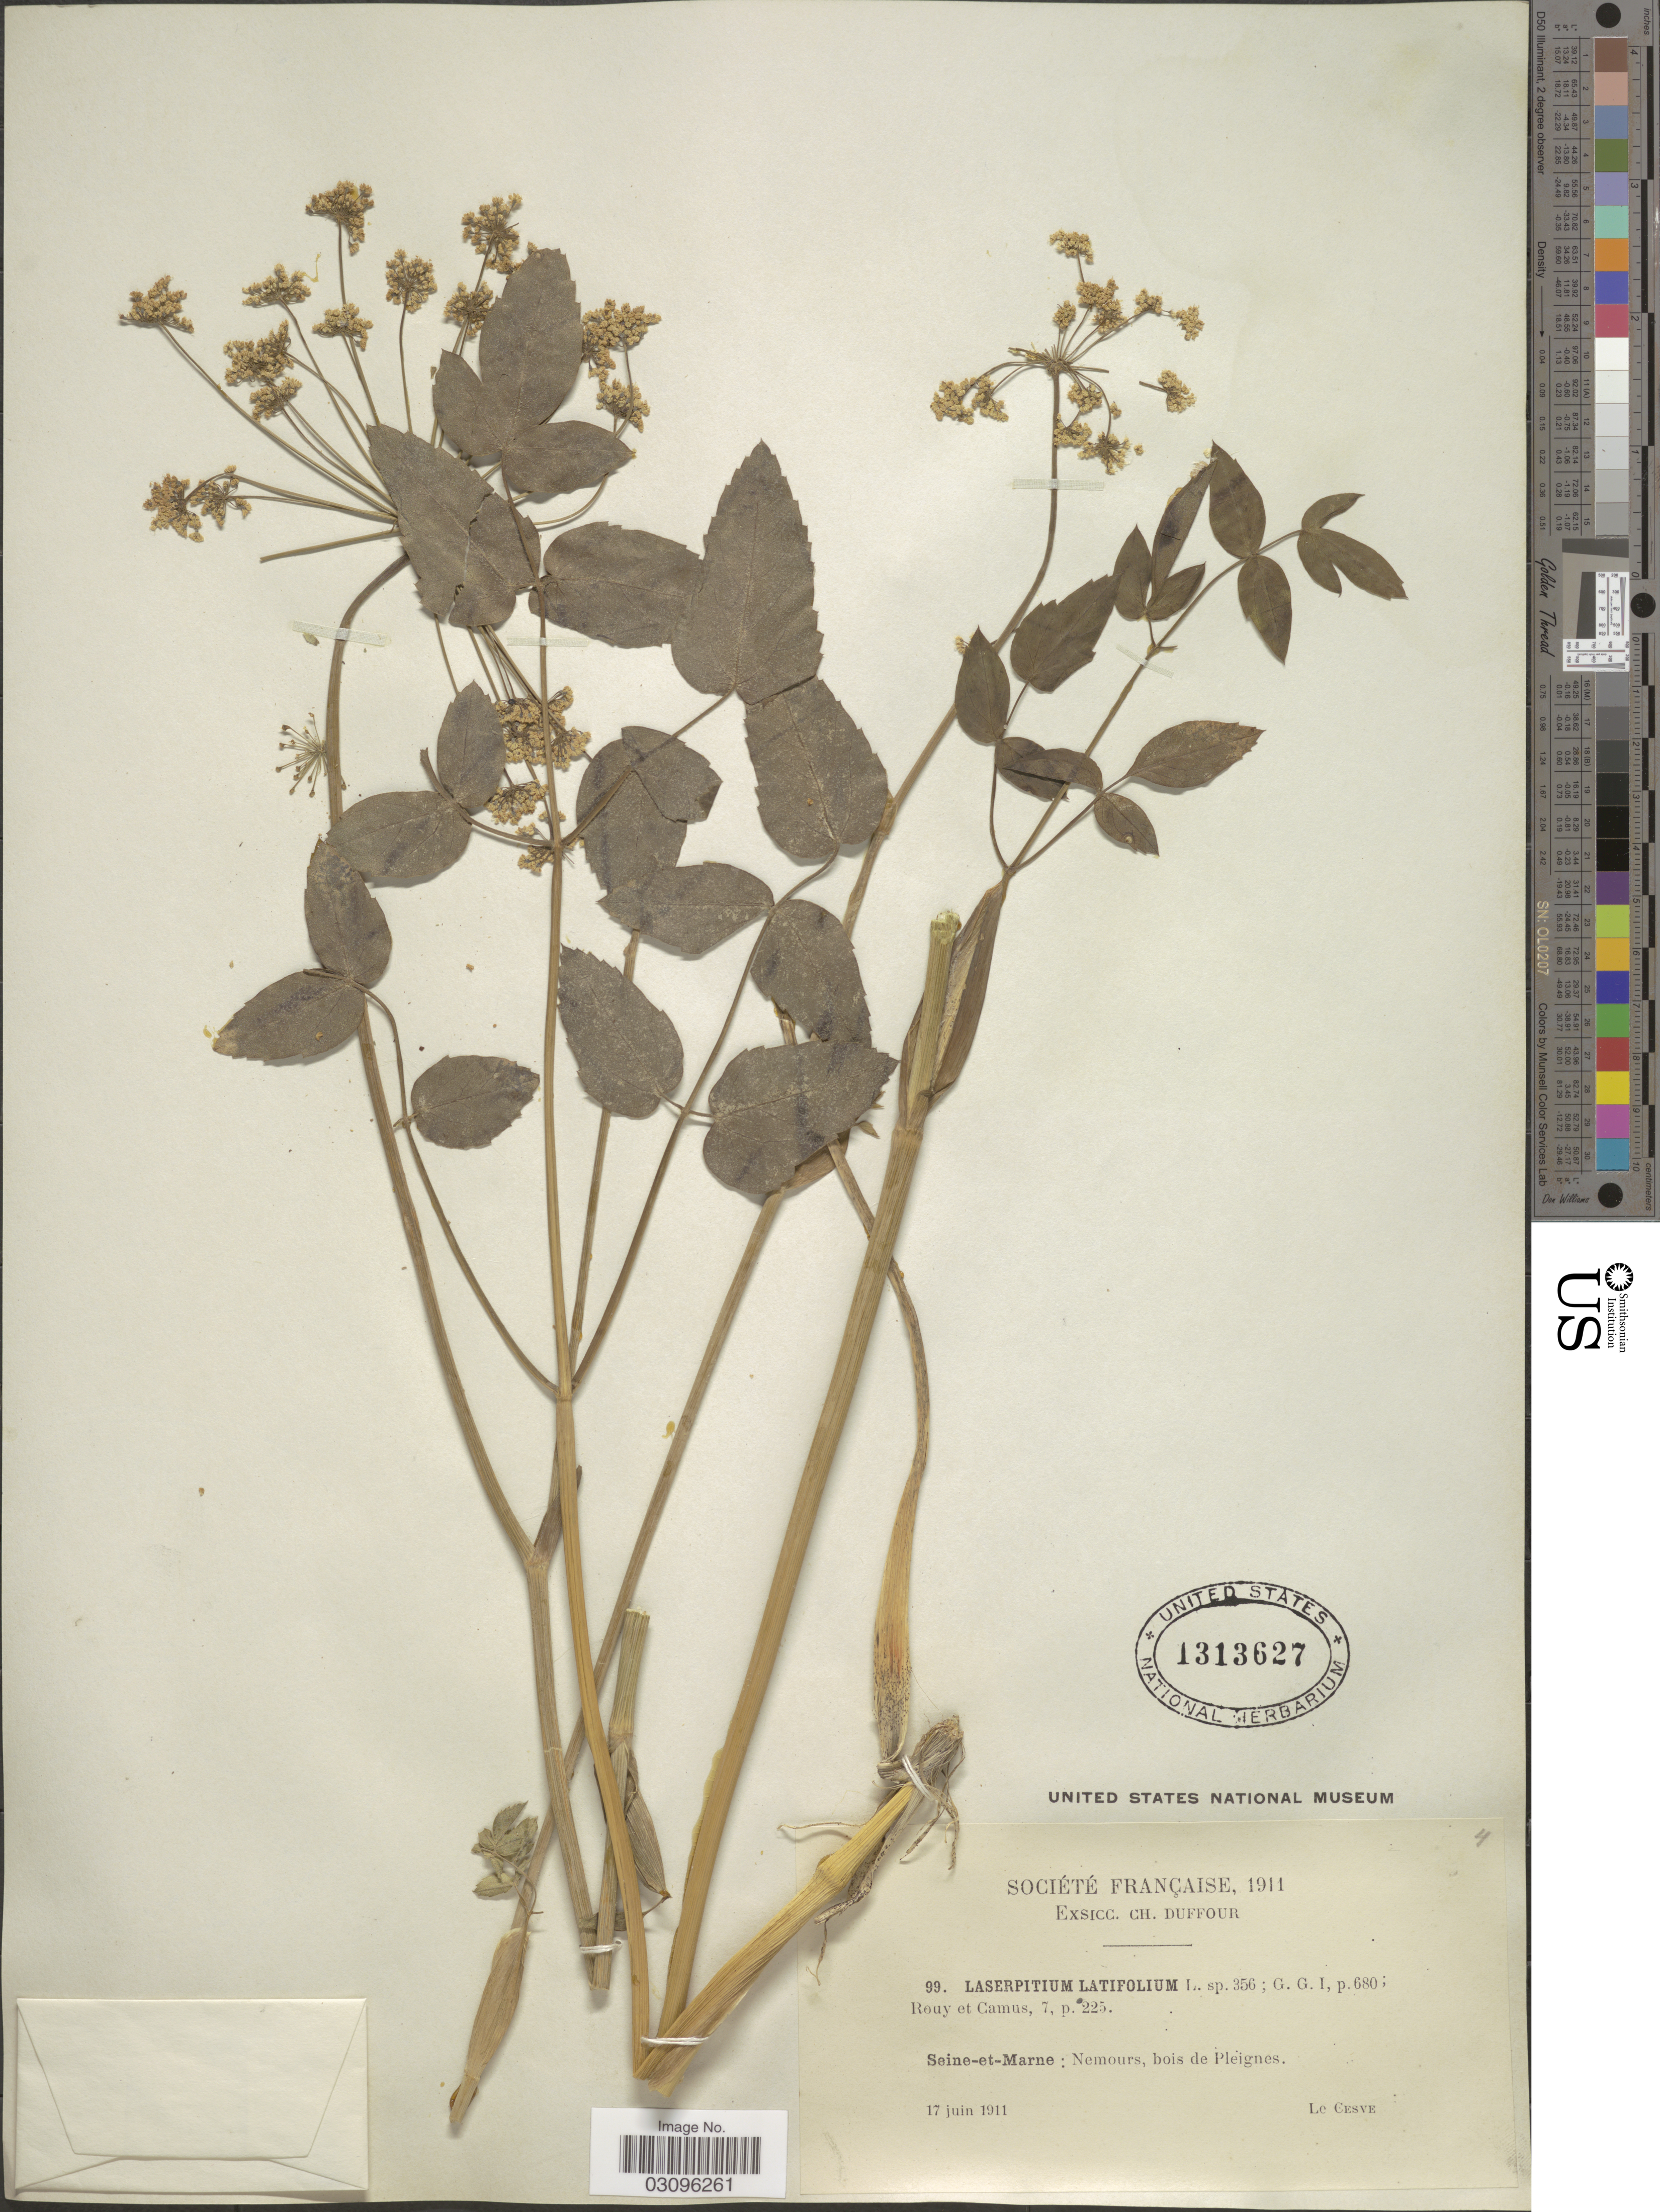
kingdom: Plantae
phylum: Tracheophyta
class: Magnoliopsida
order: Apiales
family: Apiaceae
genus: Laserpitium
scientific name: Laserpitium latifolium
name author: L.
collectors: Le Cesve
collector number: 99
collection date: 1911-06-17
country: France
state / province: Île-de-France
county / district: Seine-et-Marne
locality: Société Française. Seine-et-Marne: Nemours, bois de Pleignes.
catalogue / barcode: US 1313627